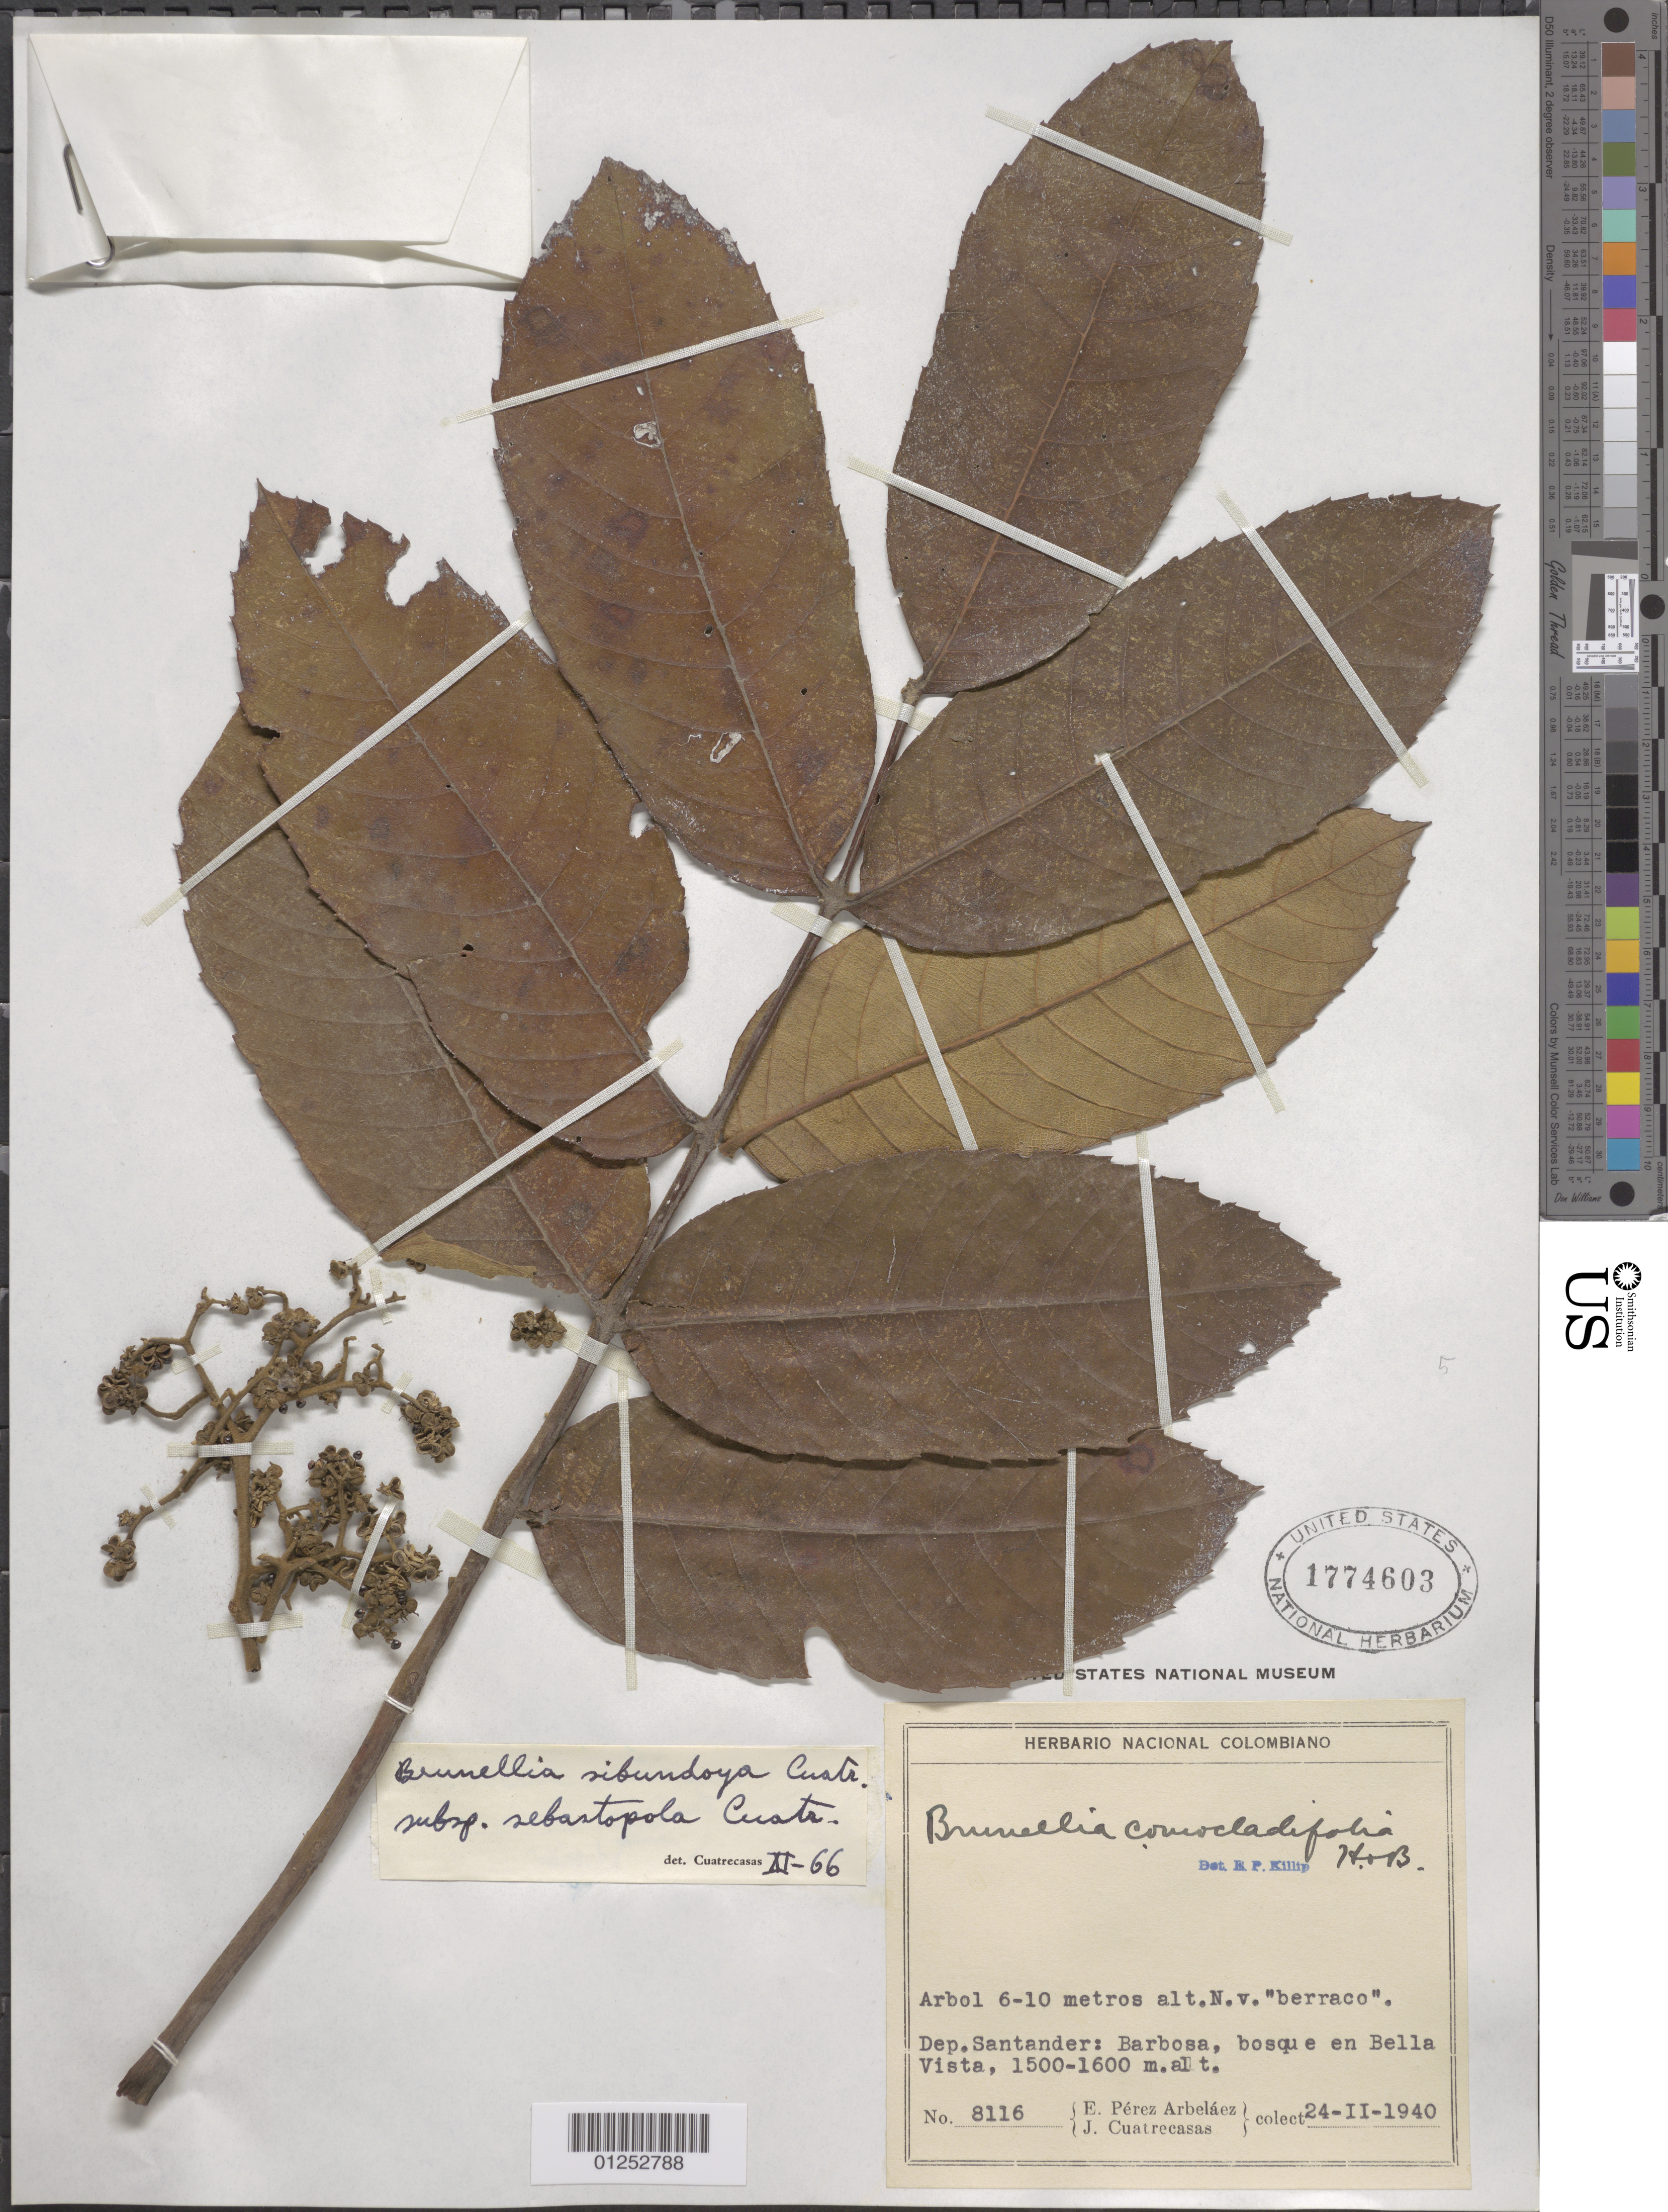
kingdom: Plantae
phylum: Tracheophyta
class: Magnoliopsida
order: Oxalidales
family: Brunelliaceae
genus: Brunellia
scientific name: Brunellia sibundoya subsp. sebastopola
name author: Cuatrec.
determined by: Cuatrecasas, J.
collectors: J. Cuatrecasas & E. Pérez Arbeláez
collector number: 8116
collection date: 1940-02-24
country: Colombia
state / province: Santander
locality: Barbosa, bosque en Bella Vista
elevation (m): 1500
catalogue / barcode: US 1774603